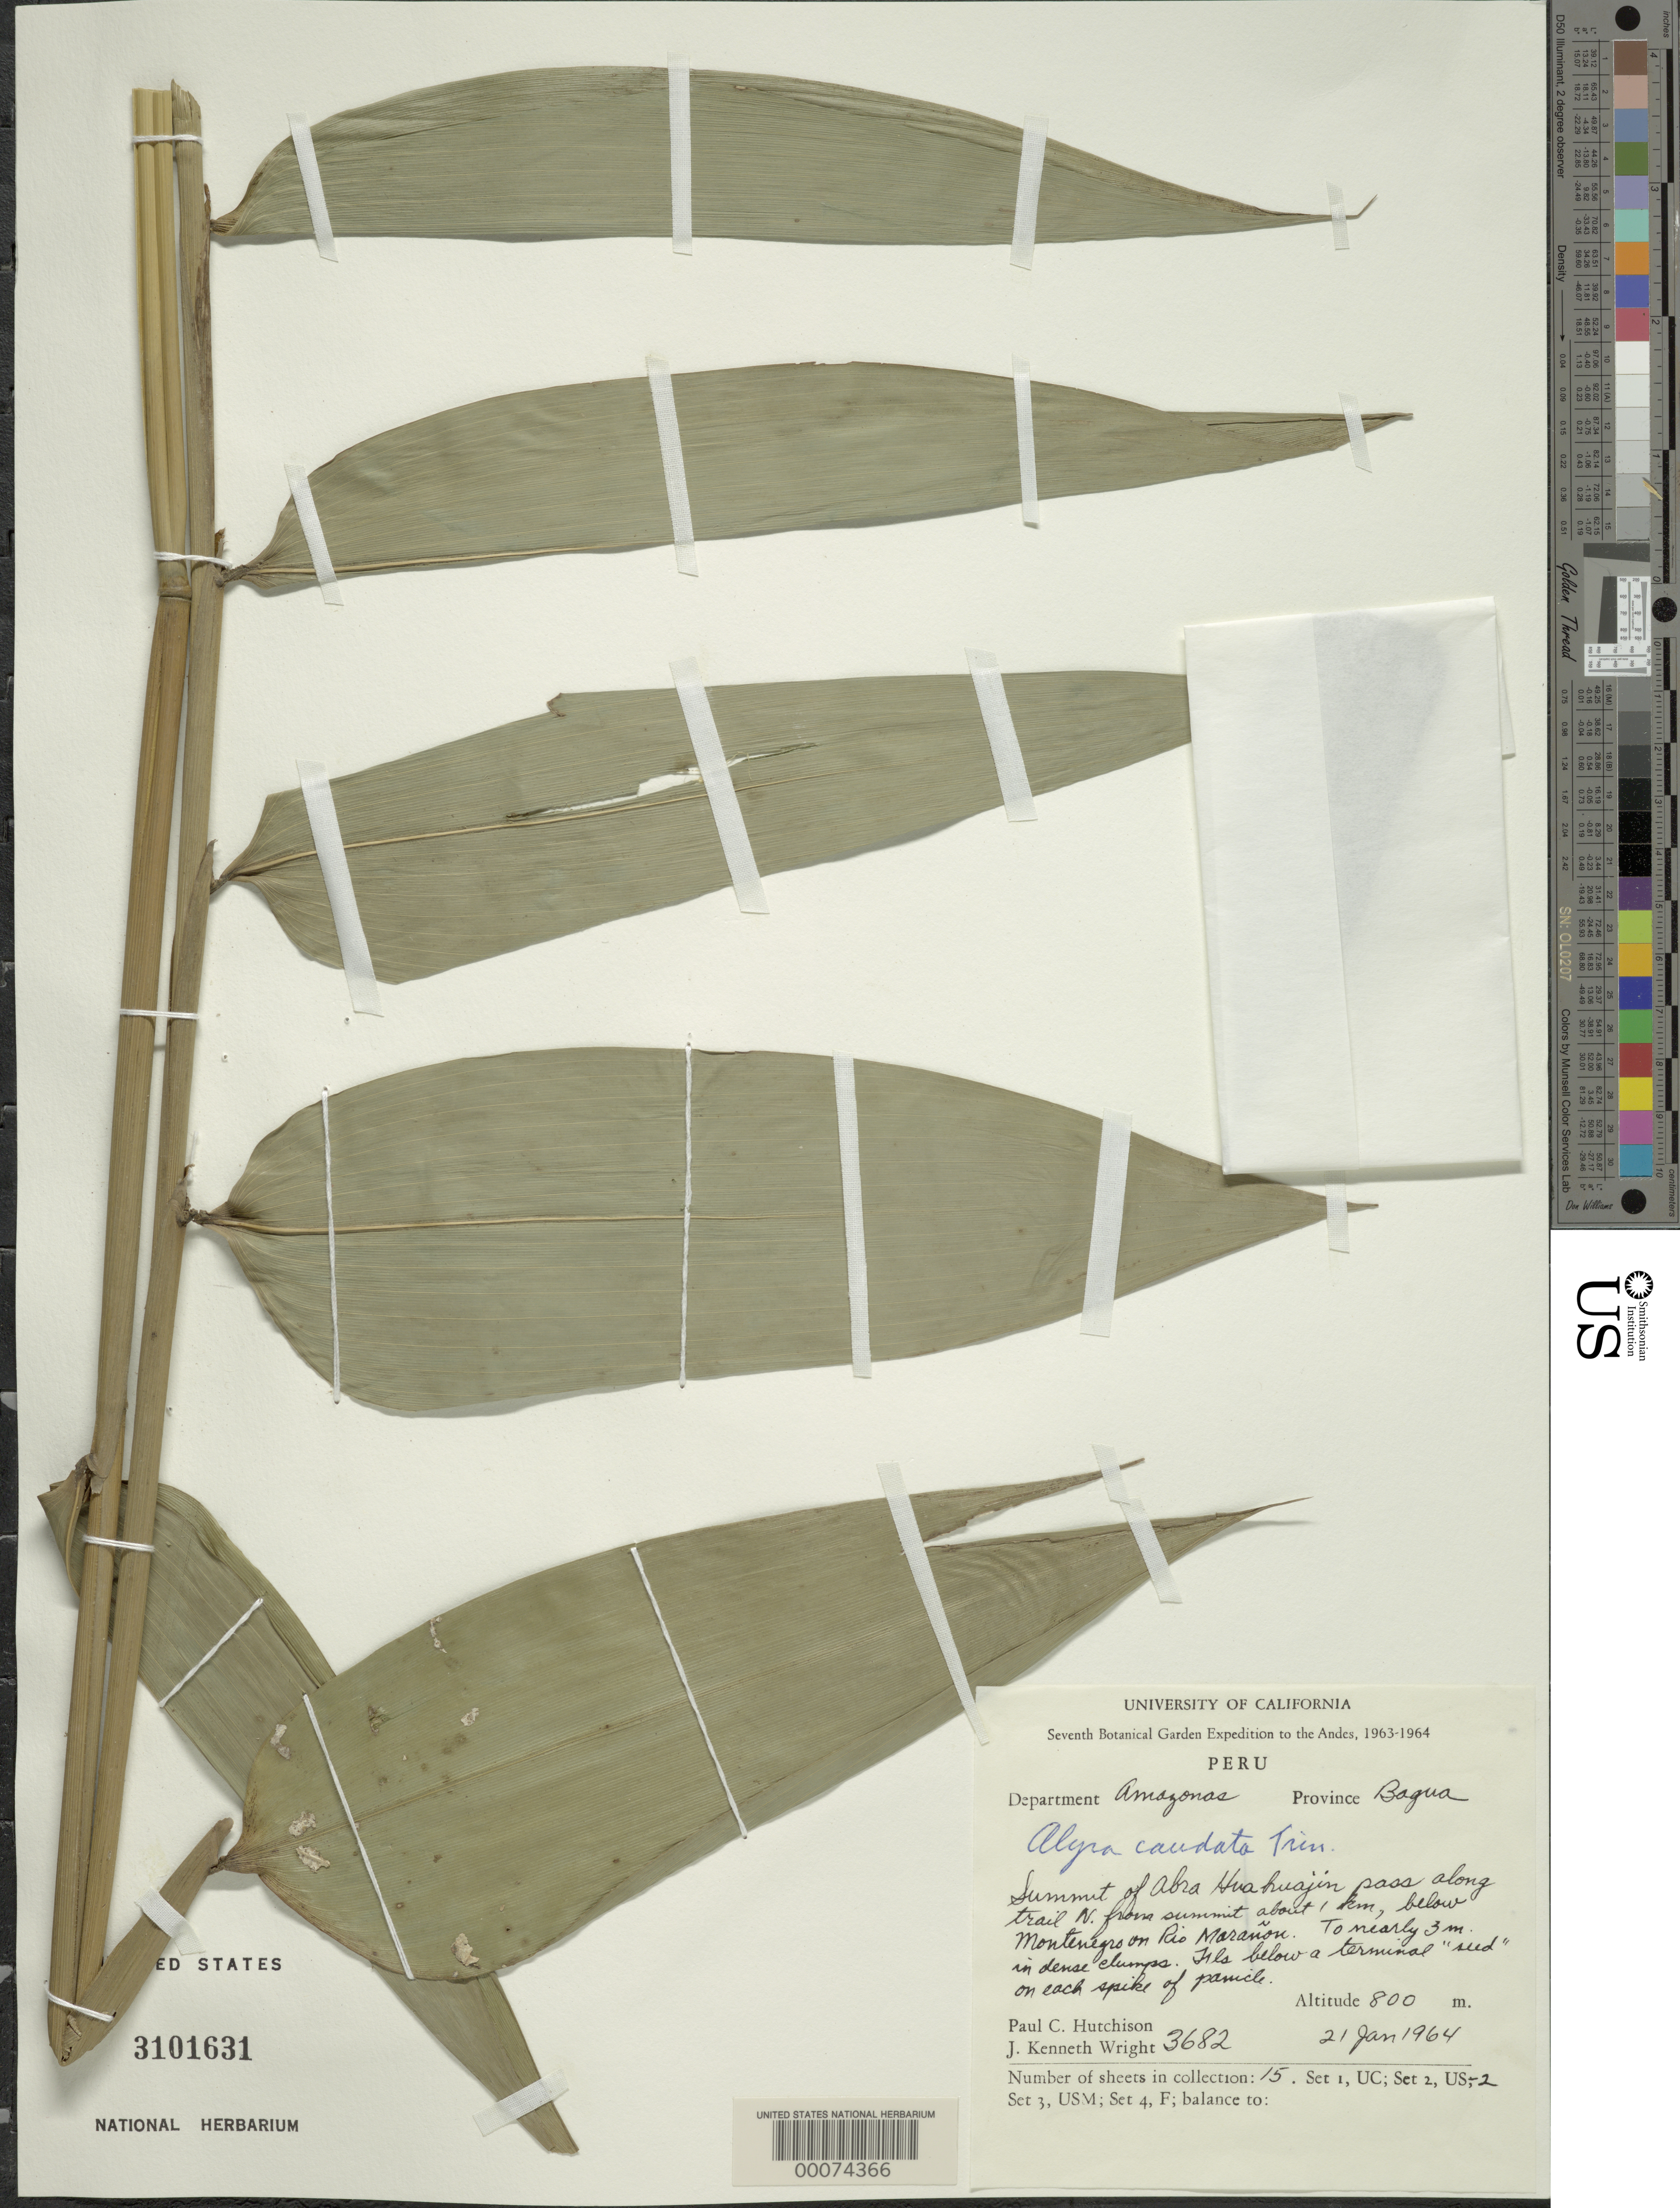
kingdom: Plantae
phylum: Tracheophyta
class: Liliopsida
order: Poales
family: Poaceae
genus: Olyra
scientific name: Olyra caudata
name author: Trin.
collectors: P. C. Hutchison & J. K. Wright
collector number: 3682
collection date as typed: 21 Jan 1964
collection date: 1964-01-21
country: Peru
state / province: Amazonas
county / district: Bagua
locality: summit of Abra Huahuajin Pass along trail N from summit, ca. km below Monrtrenegro [?] in Río Maranon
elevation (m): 800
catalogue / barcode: US 3101631